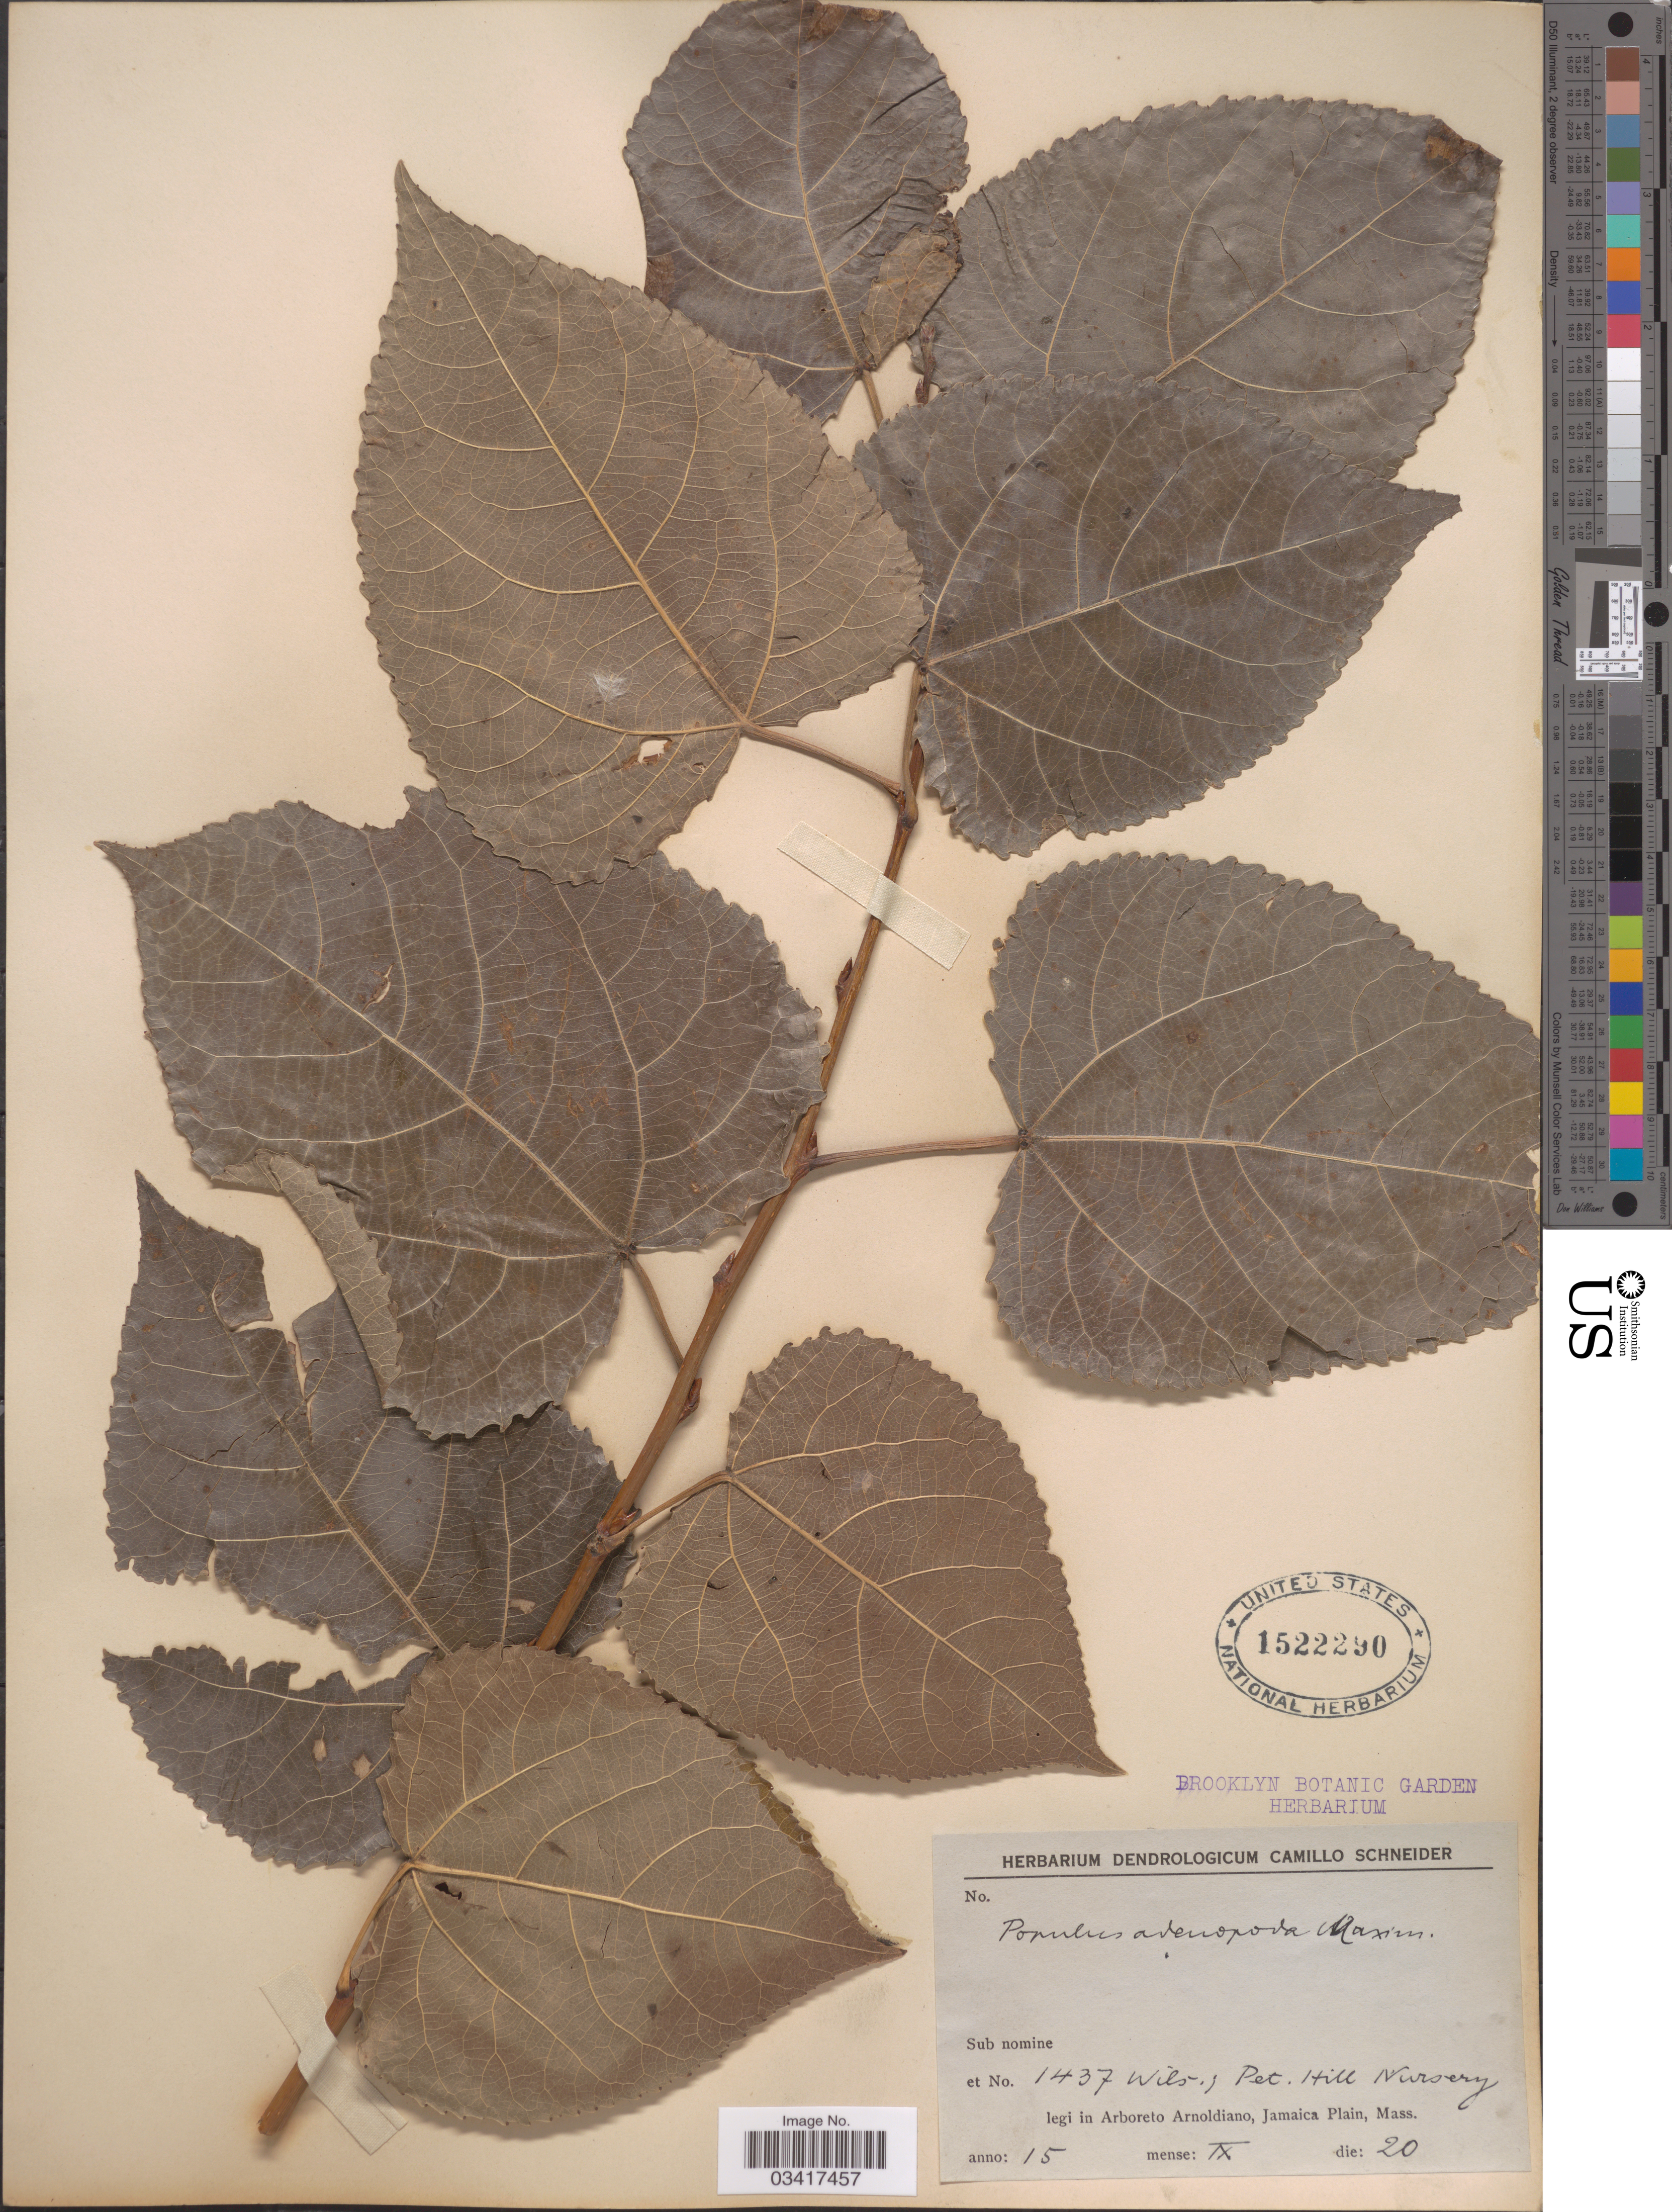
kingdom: Plantae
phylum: Tracheophyta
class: Magnoliopsida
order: Malpighiales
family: Salicaceae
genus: Populus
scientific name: Populus adenopoda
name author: Maxim.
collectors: Wils.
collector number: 1437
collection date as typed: Transcribed d/m/y: 20/9/15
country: United States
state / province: Massachusetts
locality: Arboreto Arnoldiano, Jamaica Plain.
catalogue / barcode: US 1522290